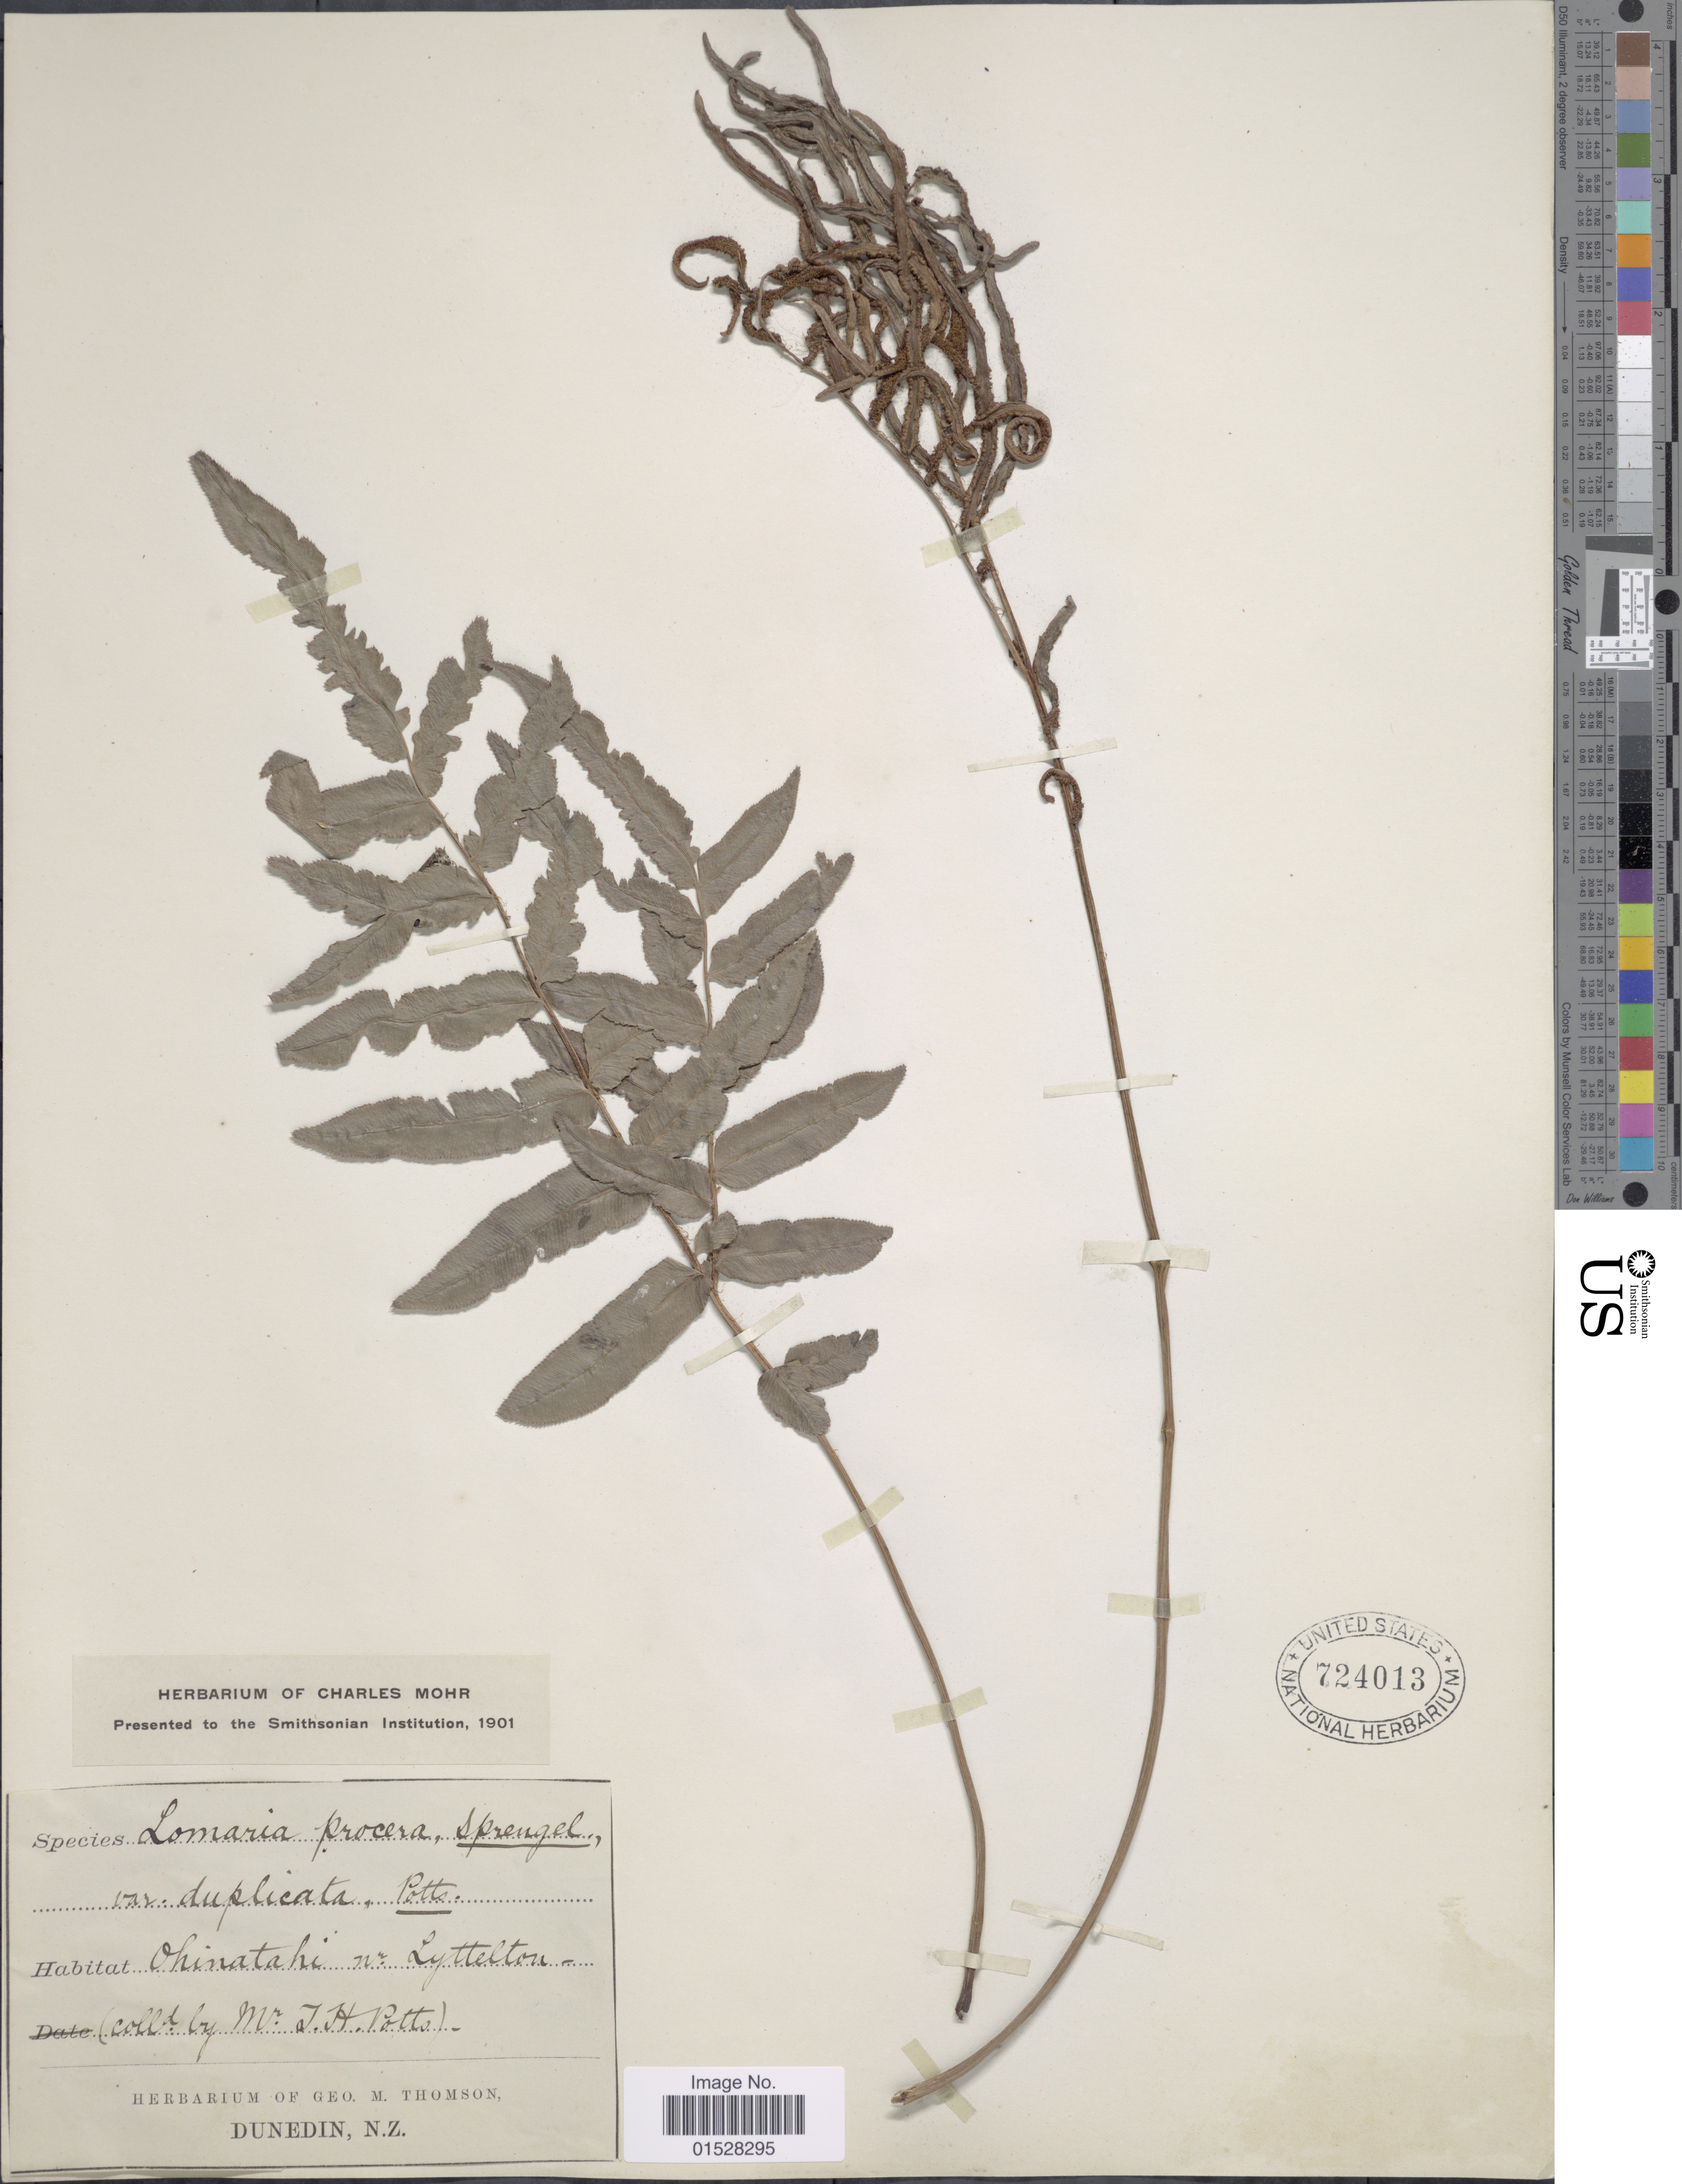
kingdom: Plantae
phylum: Tracheophyta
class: Polypodiopsida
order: Polypodiales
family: Blechnaceae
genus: Blechnum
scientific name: Blechnum sp.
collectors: J. Potts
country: New Zealand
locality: Ohinatahi nr. Lyttelton.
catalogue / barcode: US 724013